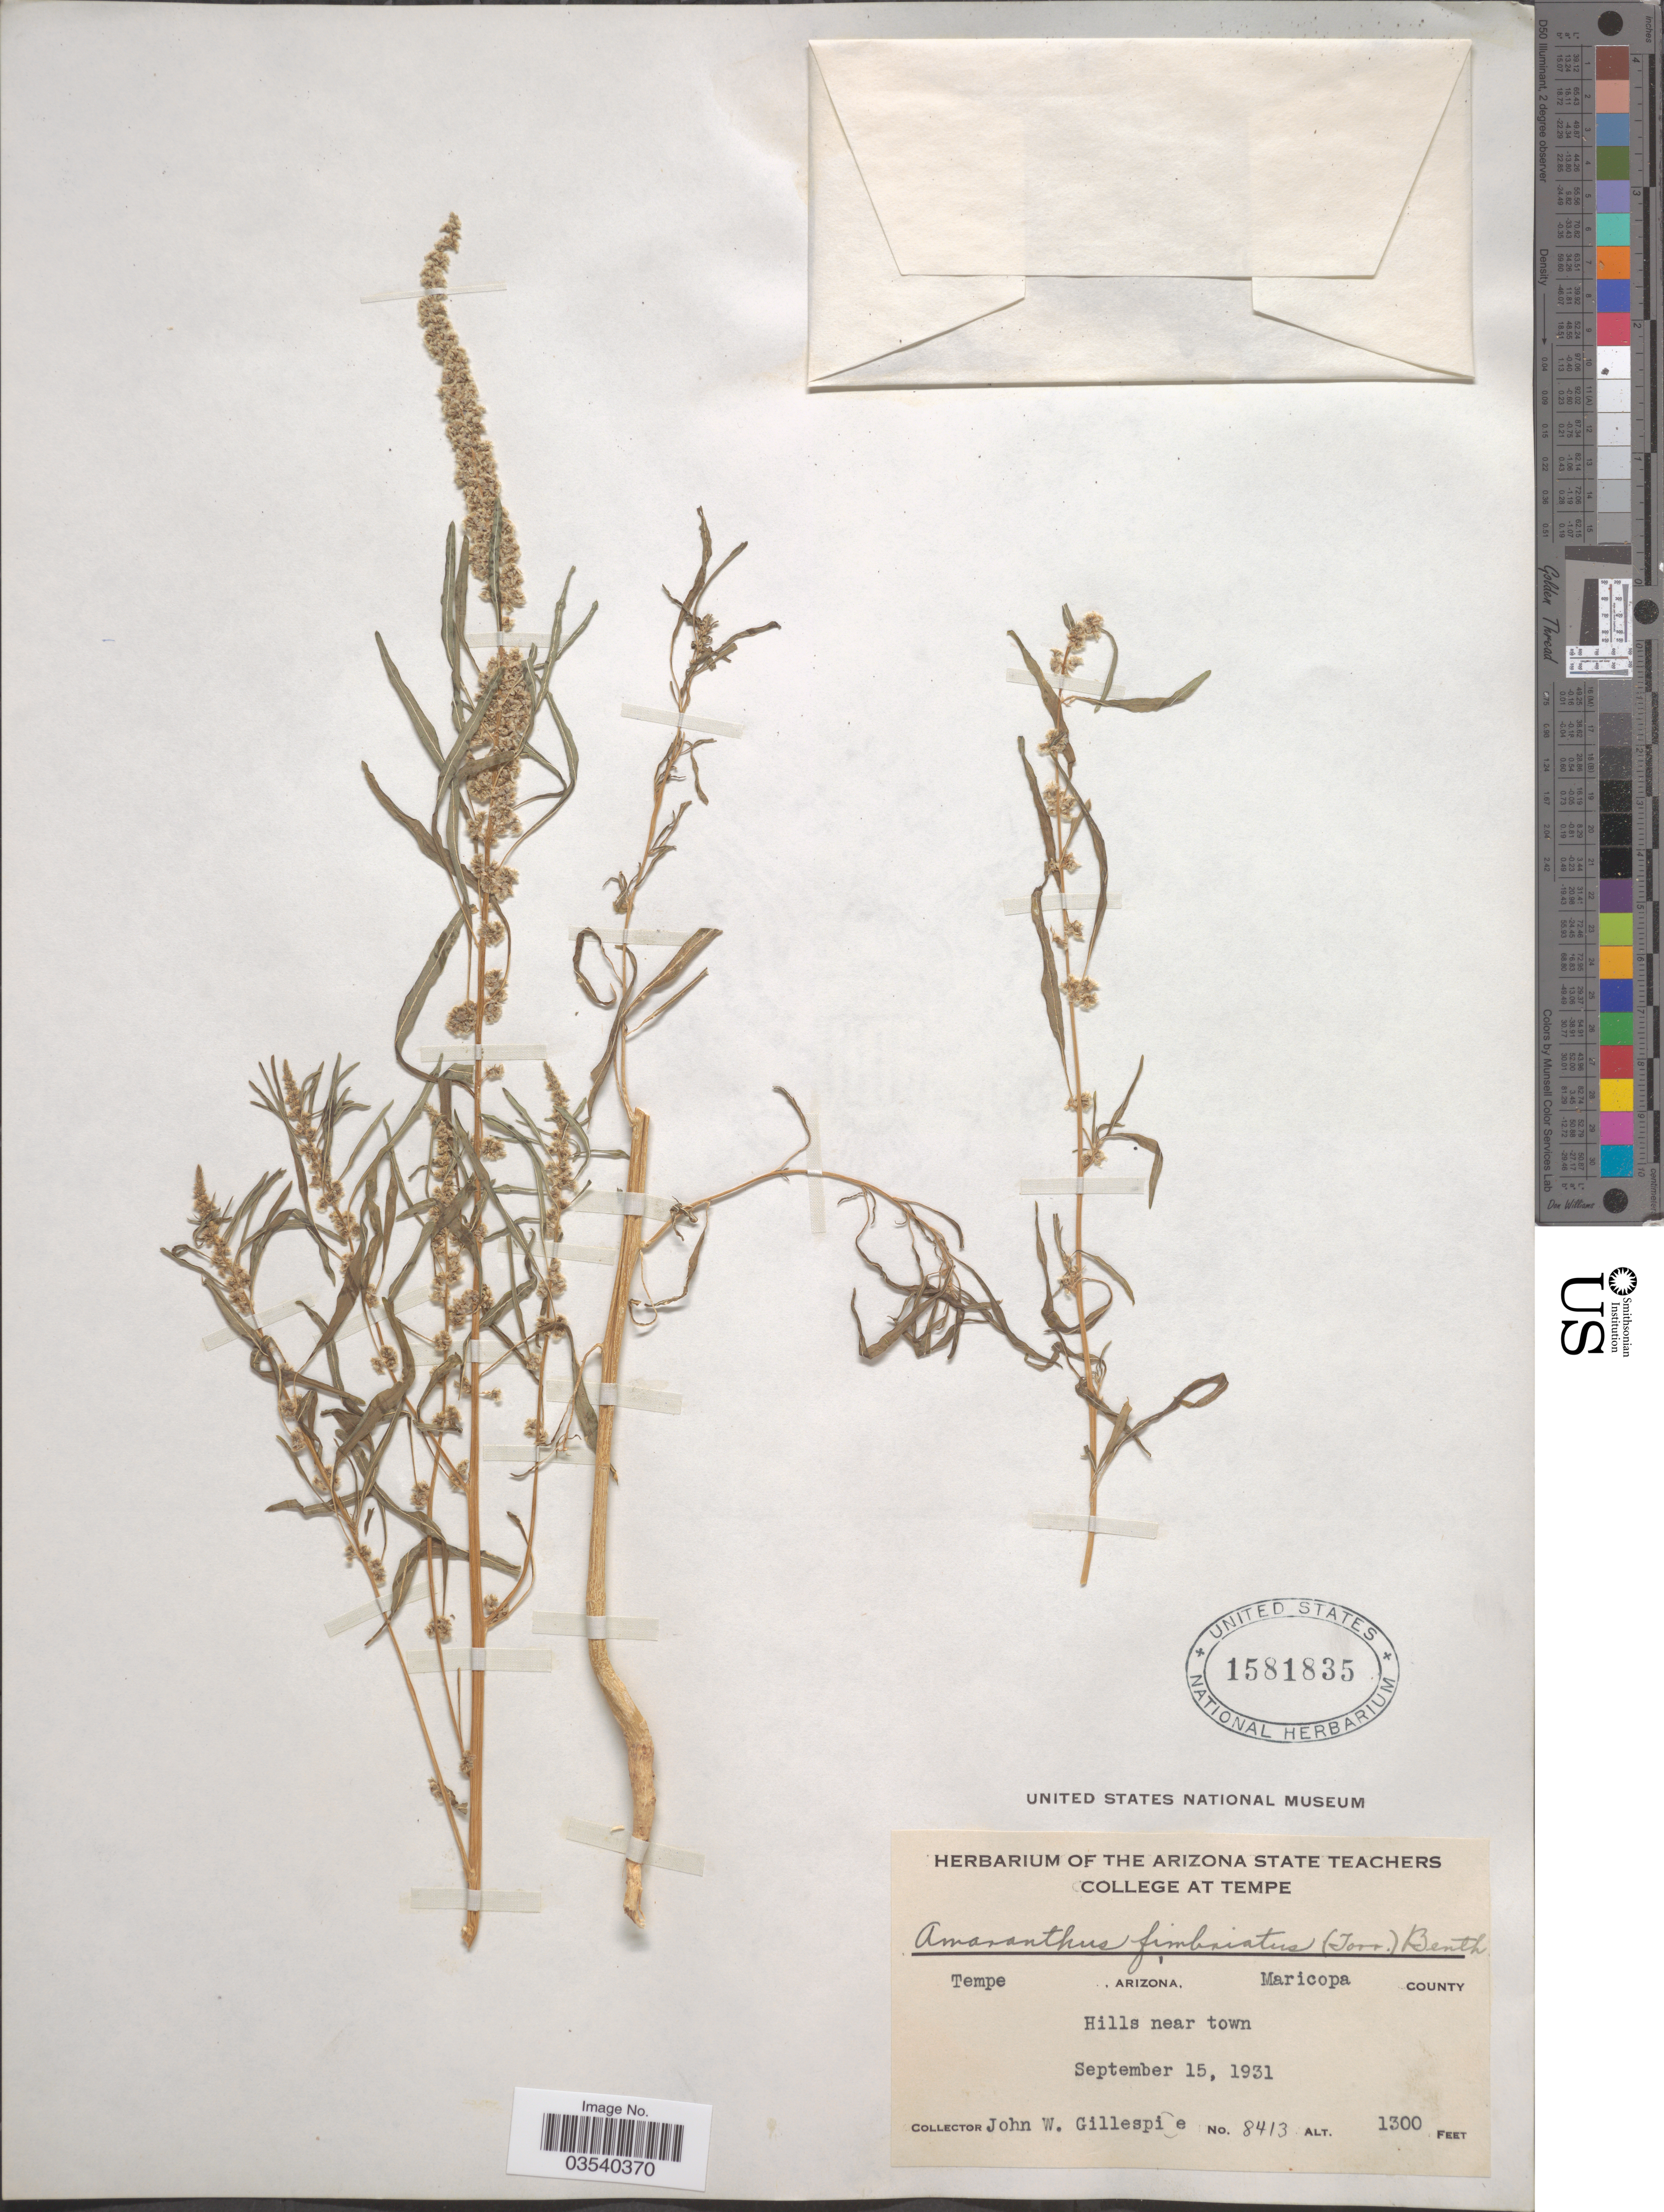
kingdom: Plantae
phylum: Tracheophyta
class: Magnoliopsida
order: Caryophyllales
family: Amaranthaceae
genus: Amaranthus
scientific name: Amaranthus fimbriatus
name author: (Torr.) Benth. ex S. Watson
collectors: J. W. Gillespie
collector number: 8413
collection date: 1931-09-15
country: United States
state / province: Arizona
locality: Tempe, Maricopa County. Hills near town.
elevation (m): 396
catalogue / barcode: US 1581835